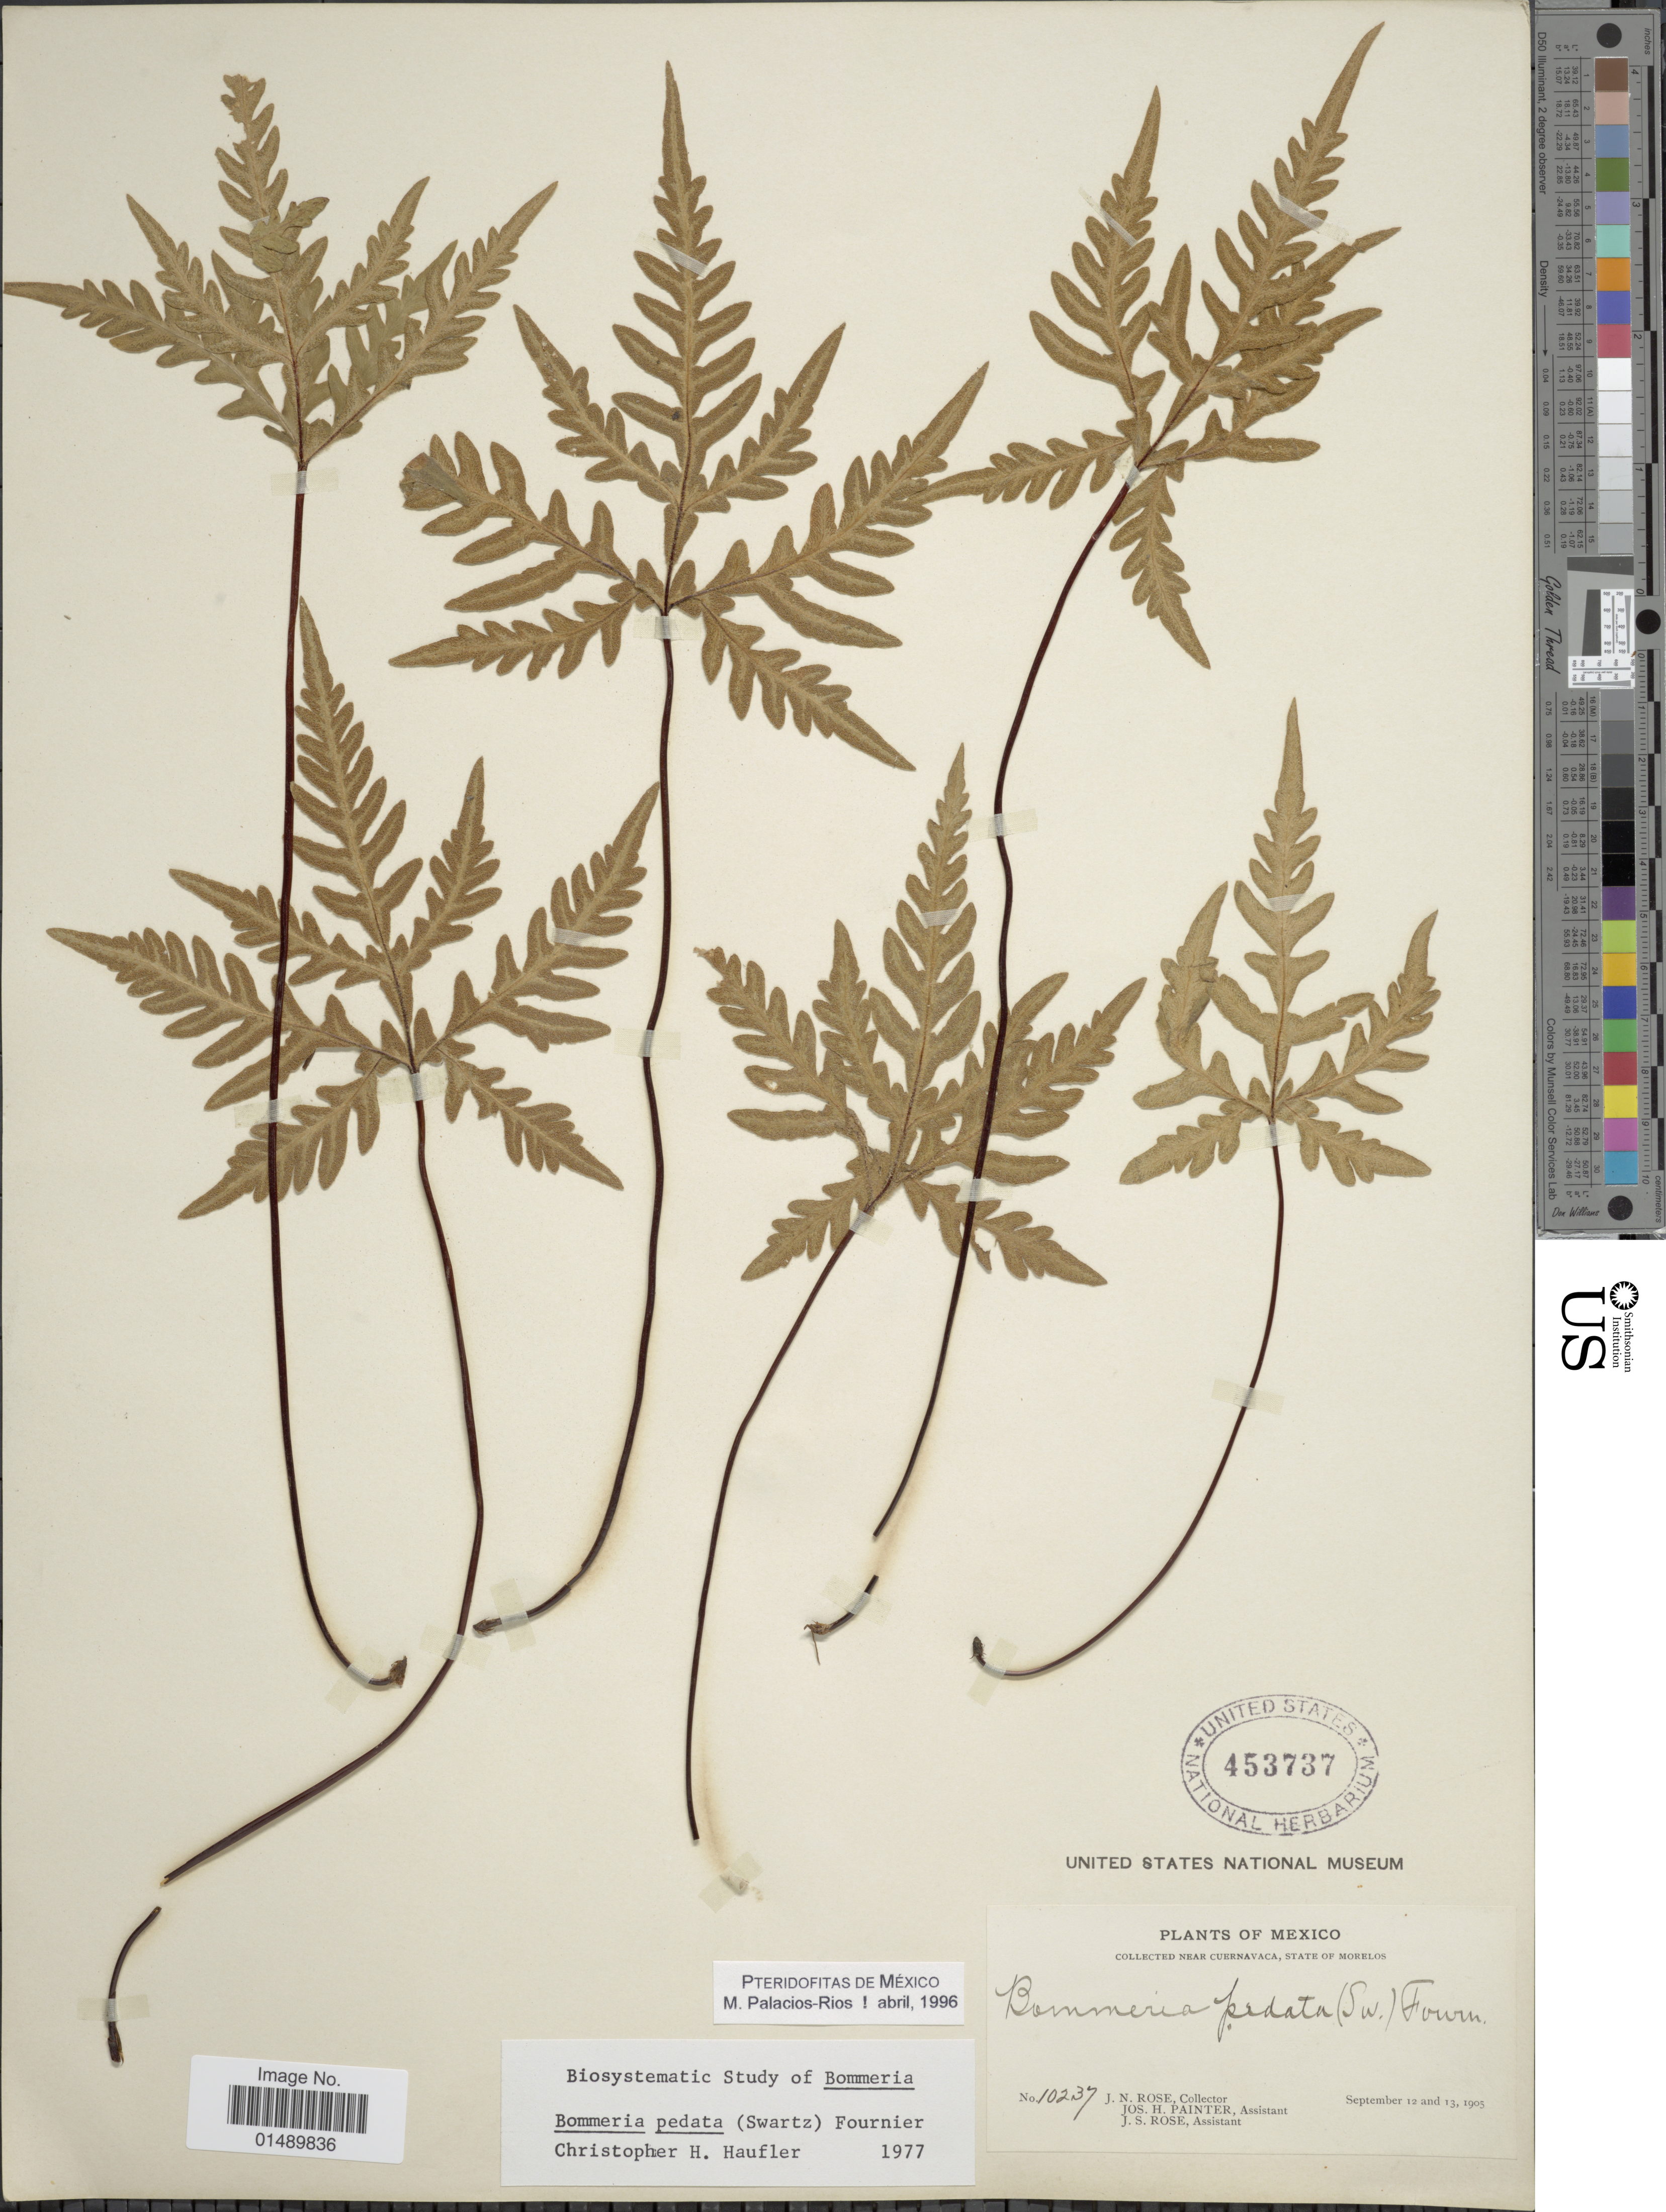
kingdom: Plantae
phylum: Tracheophyta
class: Polypodiopsida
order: Polypodiales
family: Pteridaceae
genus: Bommeria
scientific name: Bommeria pedata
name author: (Sw.) E. Fourn.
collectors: J. N. Rose, J. H. Painter & J. S. Rose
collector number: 10237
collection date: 1905-09-12/1905-09-13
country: Mexico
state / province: Morelos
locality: Mexico, near Cuernavaca.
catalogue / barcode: US 453737